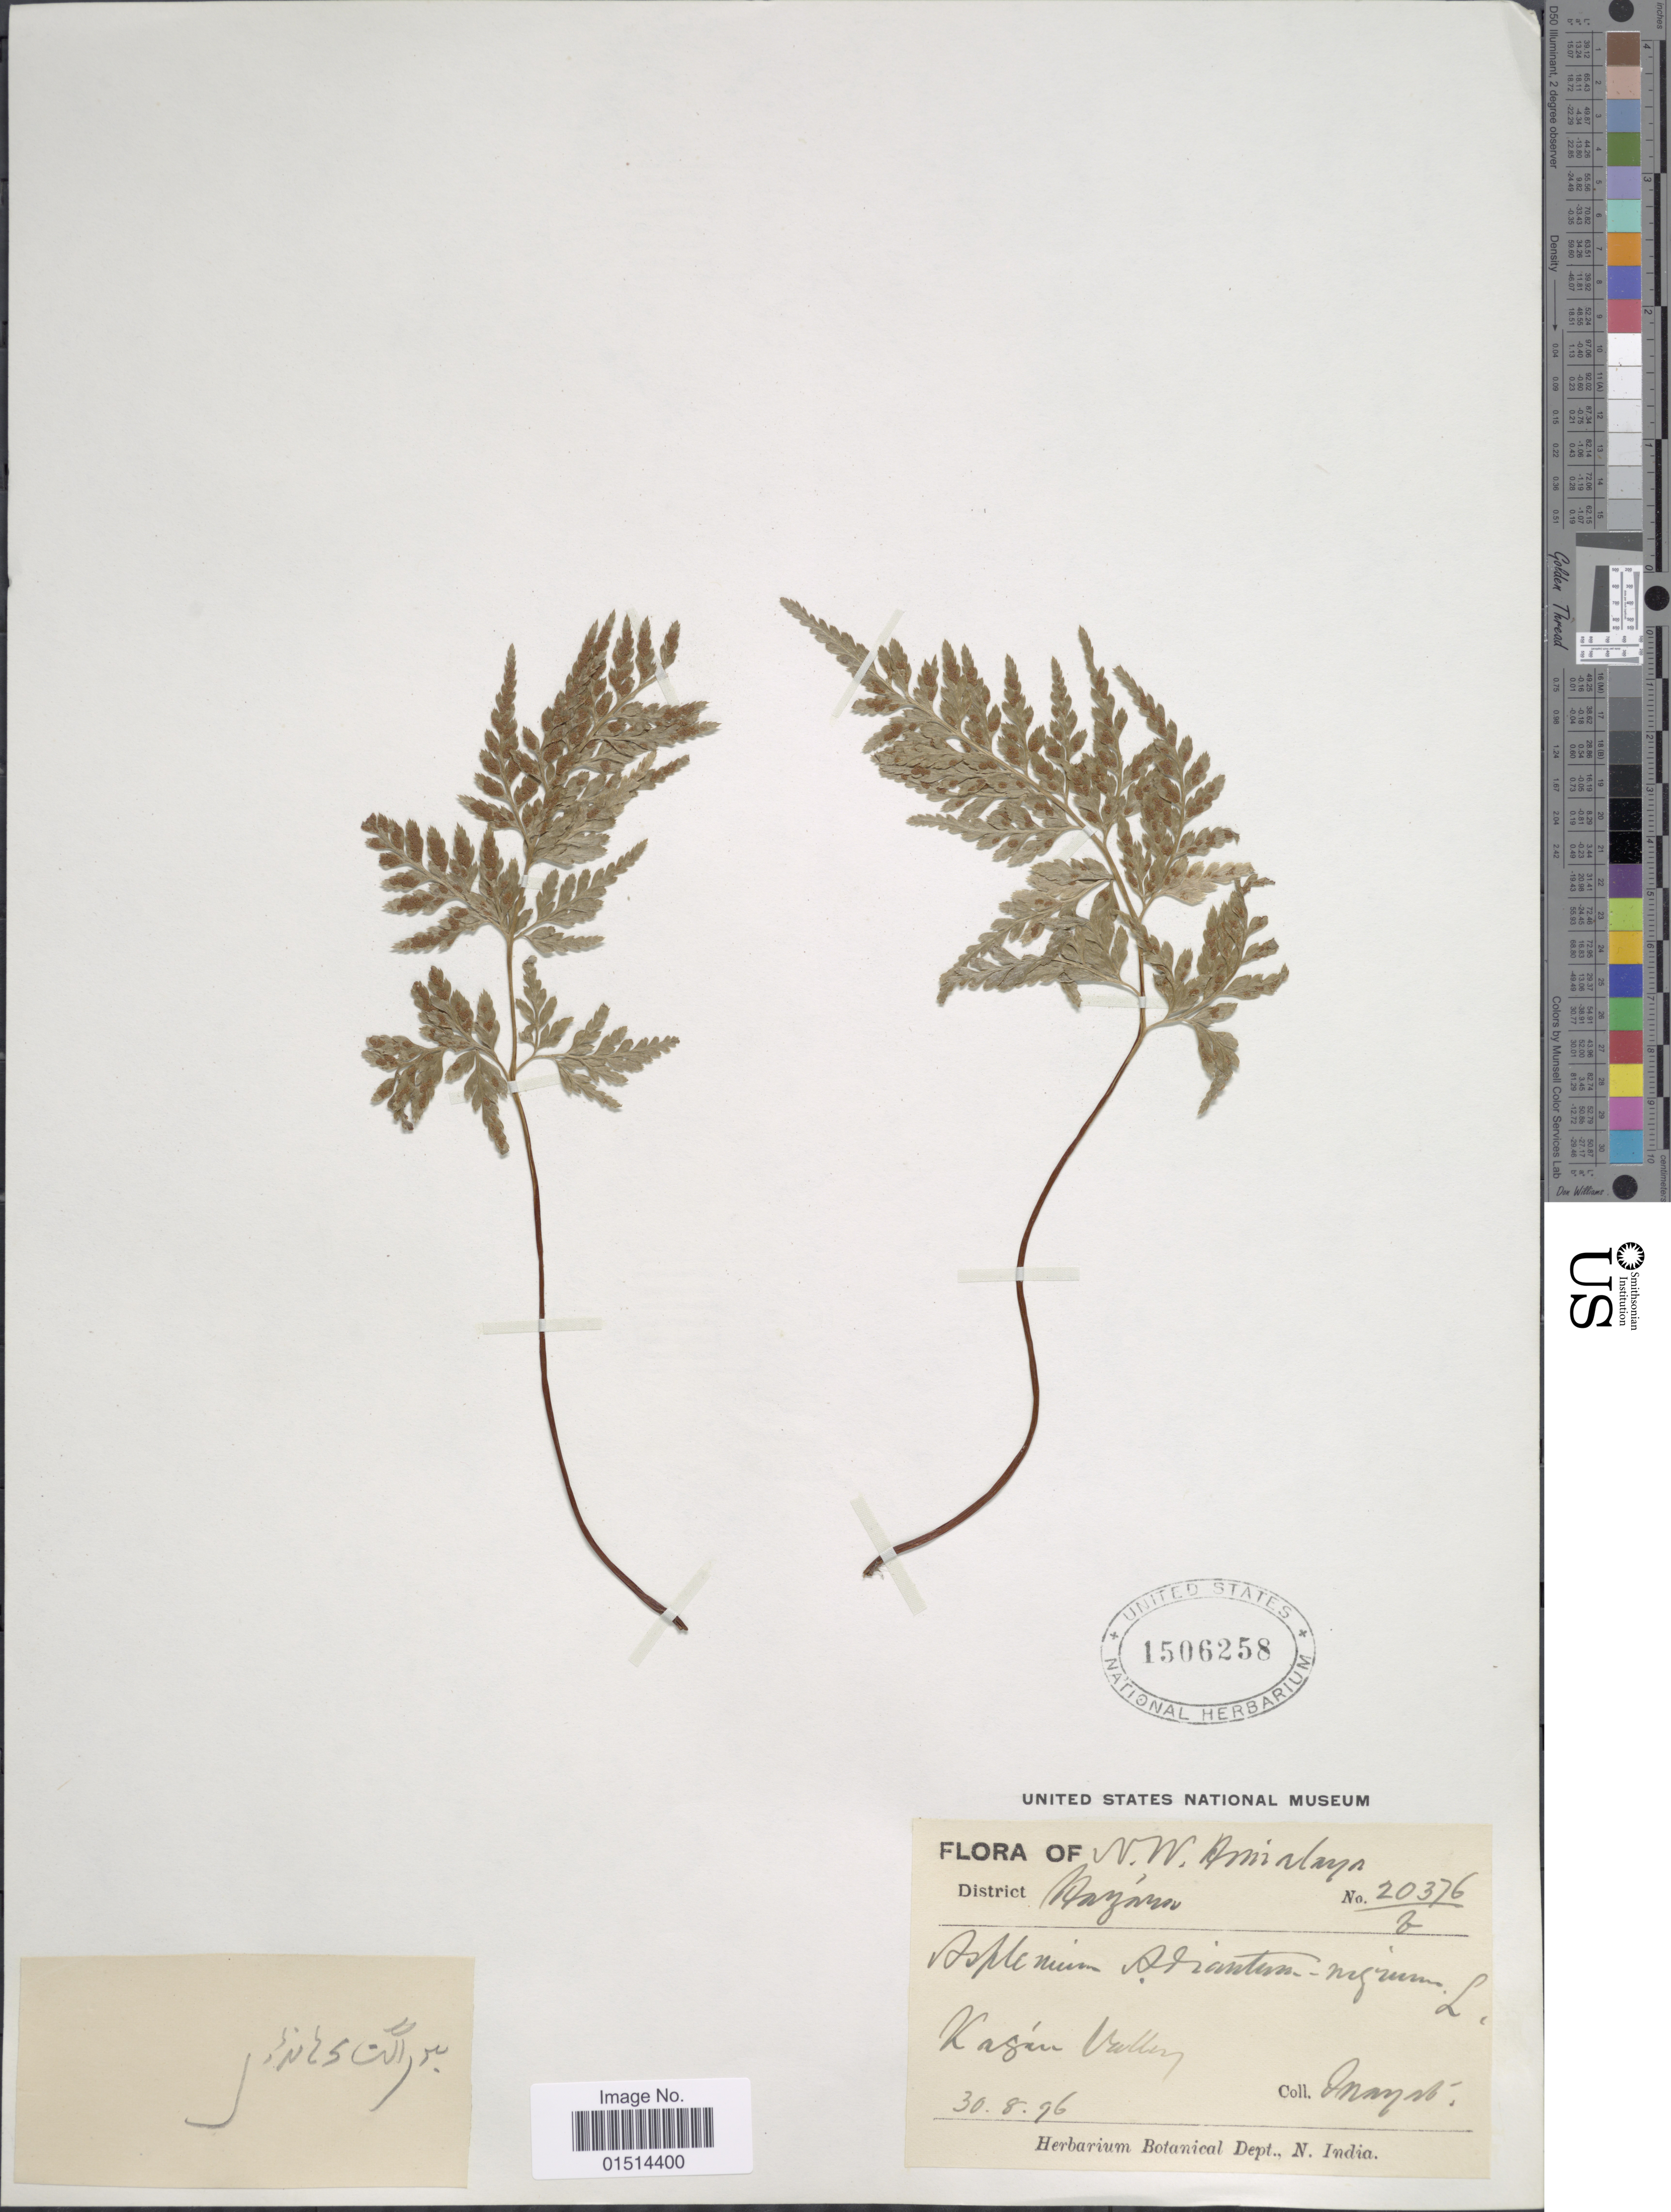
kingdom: Plantae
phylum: Tracheophyta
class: Polypodiopsida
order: Polypodiales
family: Aspleniaceae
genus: Asplenium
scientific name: Asplenium adiantum-nigrum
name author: L.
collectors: -. Inayat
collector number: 20376/b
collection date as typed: Transcribed d/m/y: 30/8/96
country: India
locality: Himalaya, District Mayamar, Kaghan Valley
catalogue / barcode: US 1506258